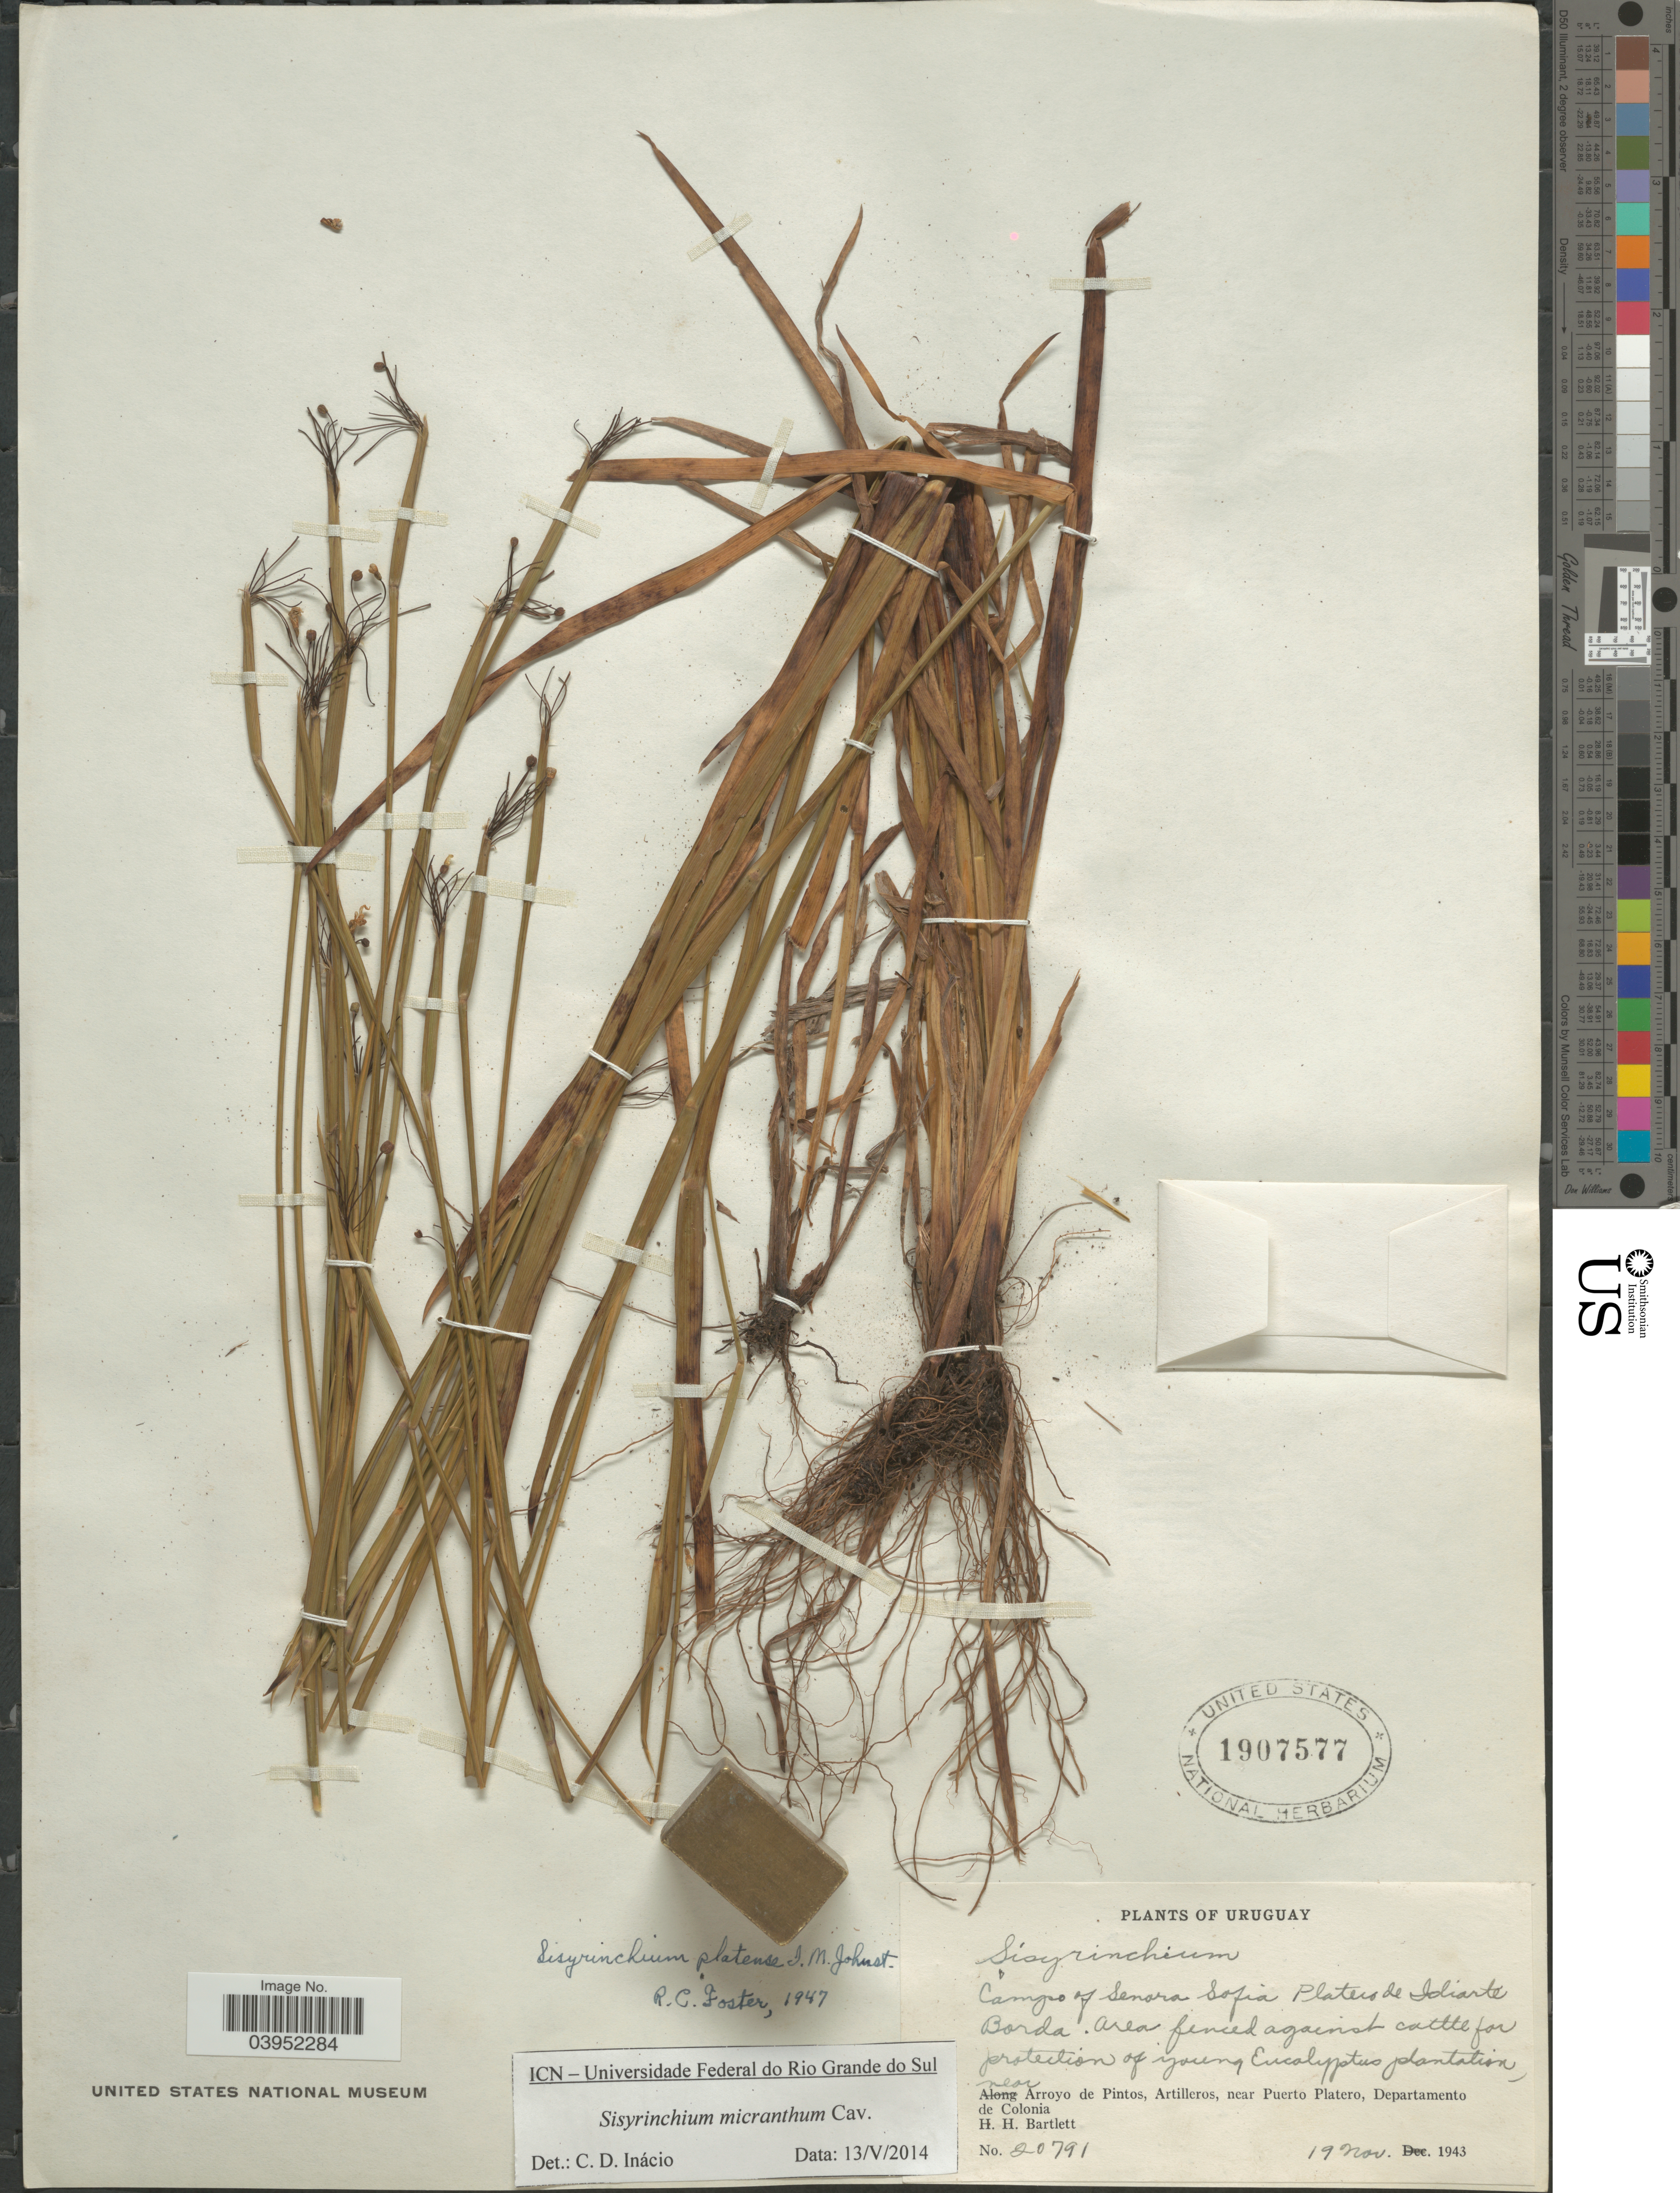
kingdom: Plantae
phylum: Tracheophyta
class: Liliopsida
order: Asparagales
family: Iridaceae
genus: Sisyrinchium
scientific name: Sisyrinchium micranthum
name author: Cav.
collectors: H. H. Bartlett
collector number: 20791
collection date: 1943-11-19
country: Uruguay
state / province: Colonia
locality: Campo of Senora Sofia Platers de Idiarte Borda. Near Arroyo de Pintos, Artilleros, near Puerto Platero, Departamento de Colonia.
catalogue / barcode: US 1907577